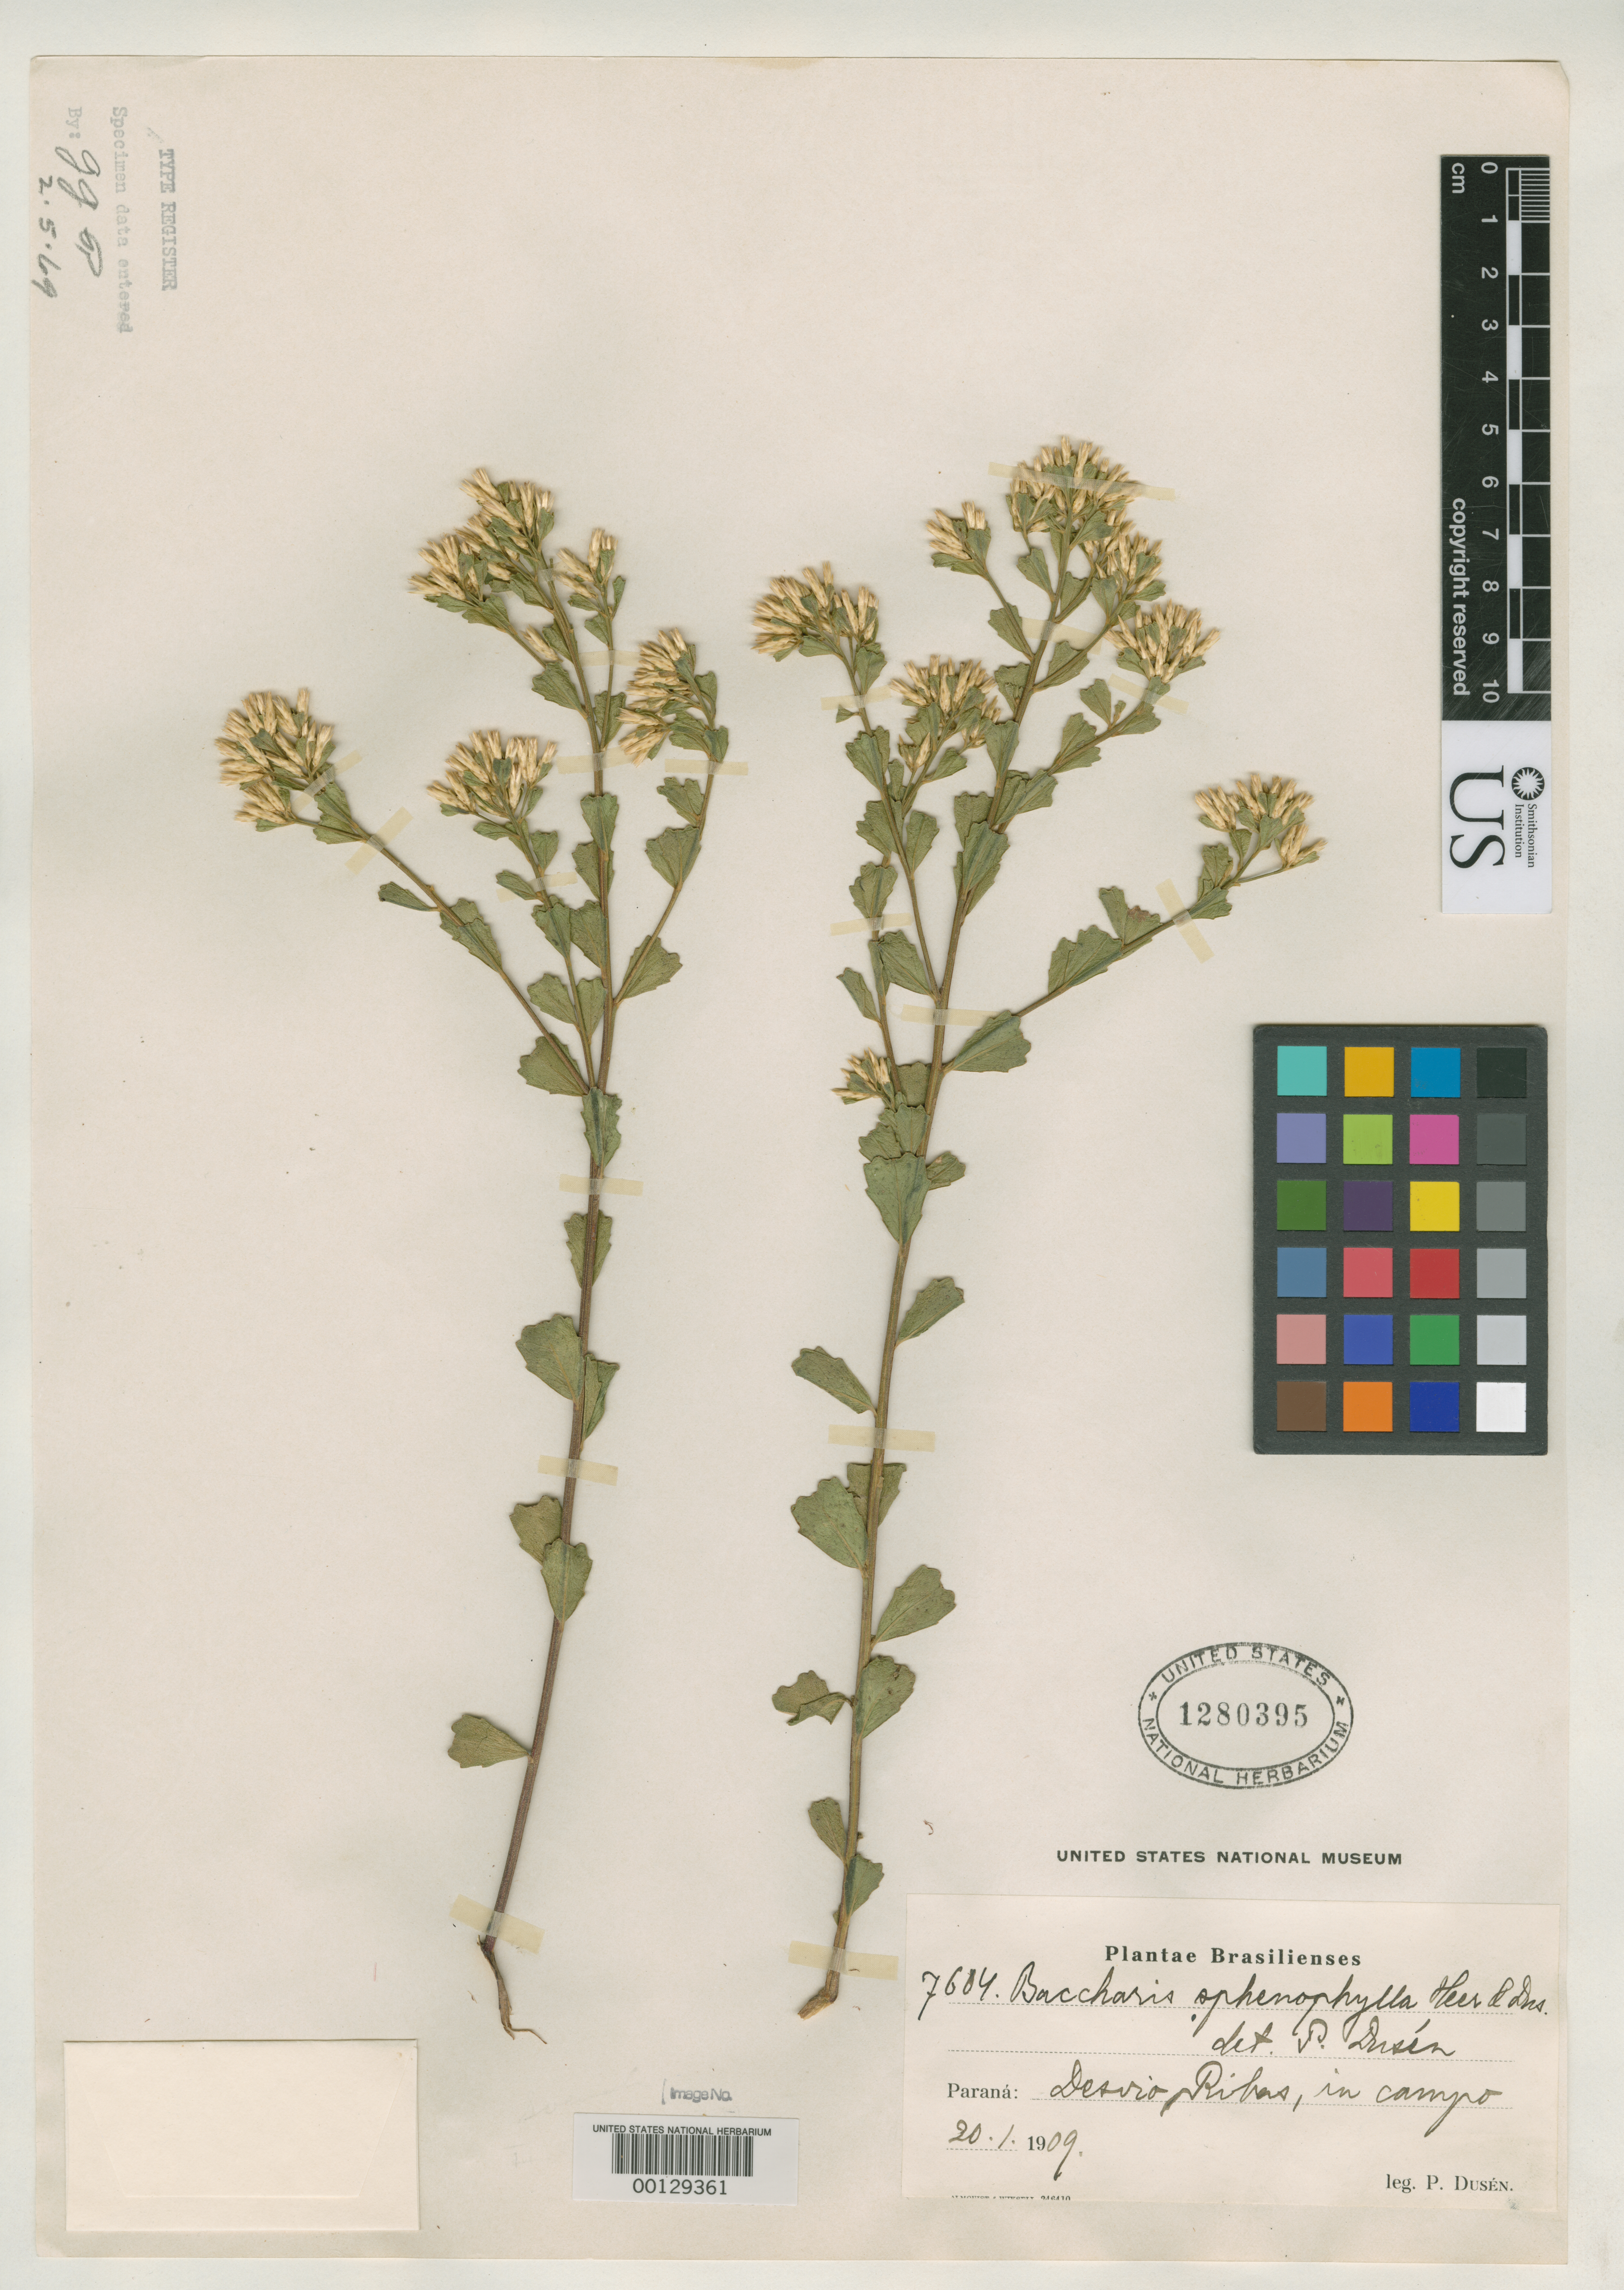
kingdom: Plantae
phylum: Tracheophyta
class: Magnoliopsida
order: Asterales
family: Asteraceae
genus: Baccharis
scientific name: Baccharis sphenophylla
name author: Dusén ex Malme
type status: Isosyntype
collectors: P. Dusén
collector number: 7604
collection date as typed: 20 Jan 1909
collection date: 1909-01-20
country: Brazil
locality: Desvio Ribas.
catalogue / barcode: US 1280395